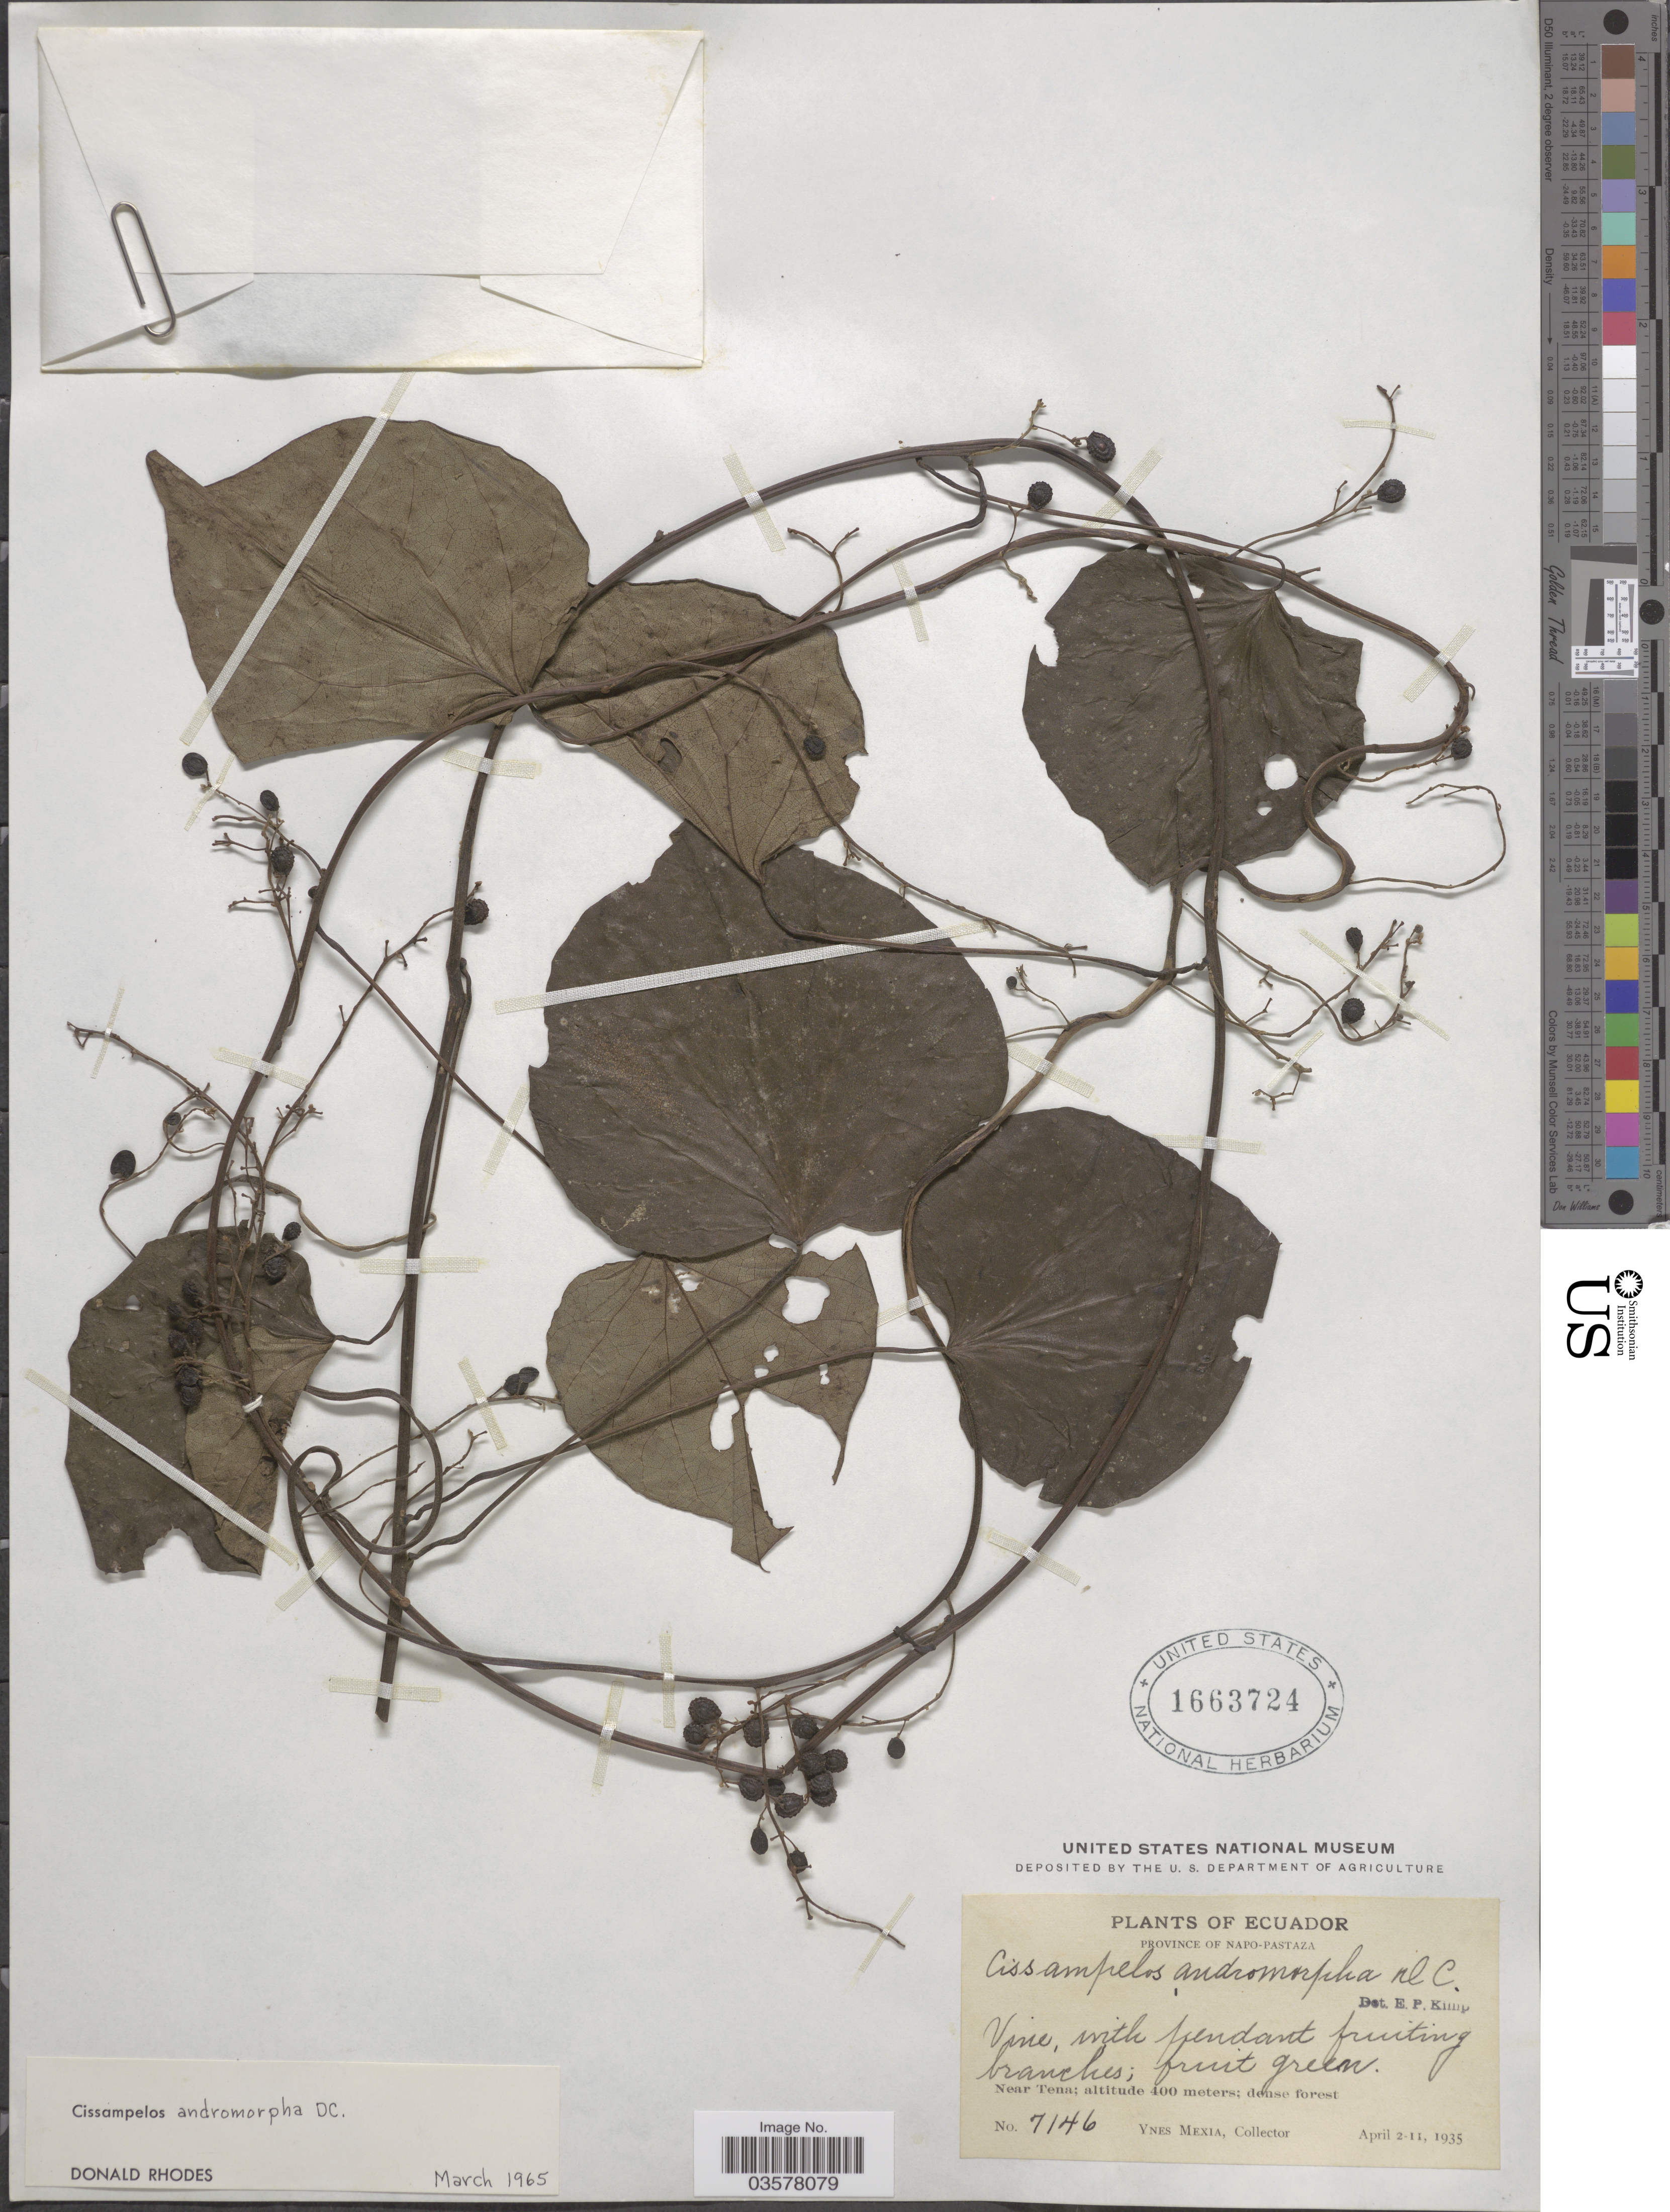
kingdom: Plantae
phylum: Tracheophyta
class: Magnoliopsida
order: Ranunculales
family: Menispermaceae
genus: Cissampelos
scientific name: Cissampelos andromorpha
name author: DC.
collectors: Y. Mexia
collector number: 7146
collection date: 1935-04-02/1935-04-11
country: Ecuador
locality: Province of Napo-Pastaza. Near Tena.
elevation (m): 400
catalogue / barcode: US 1663724